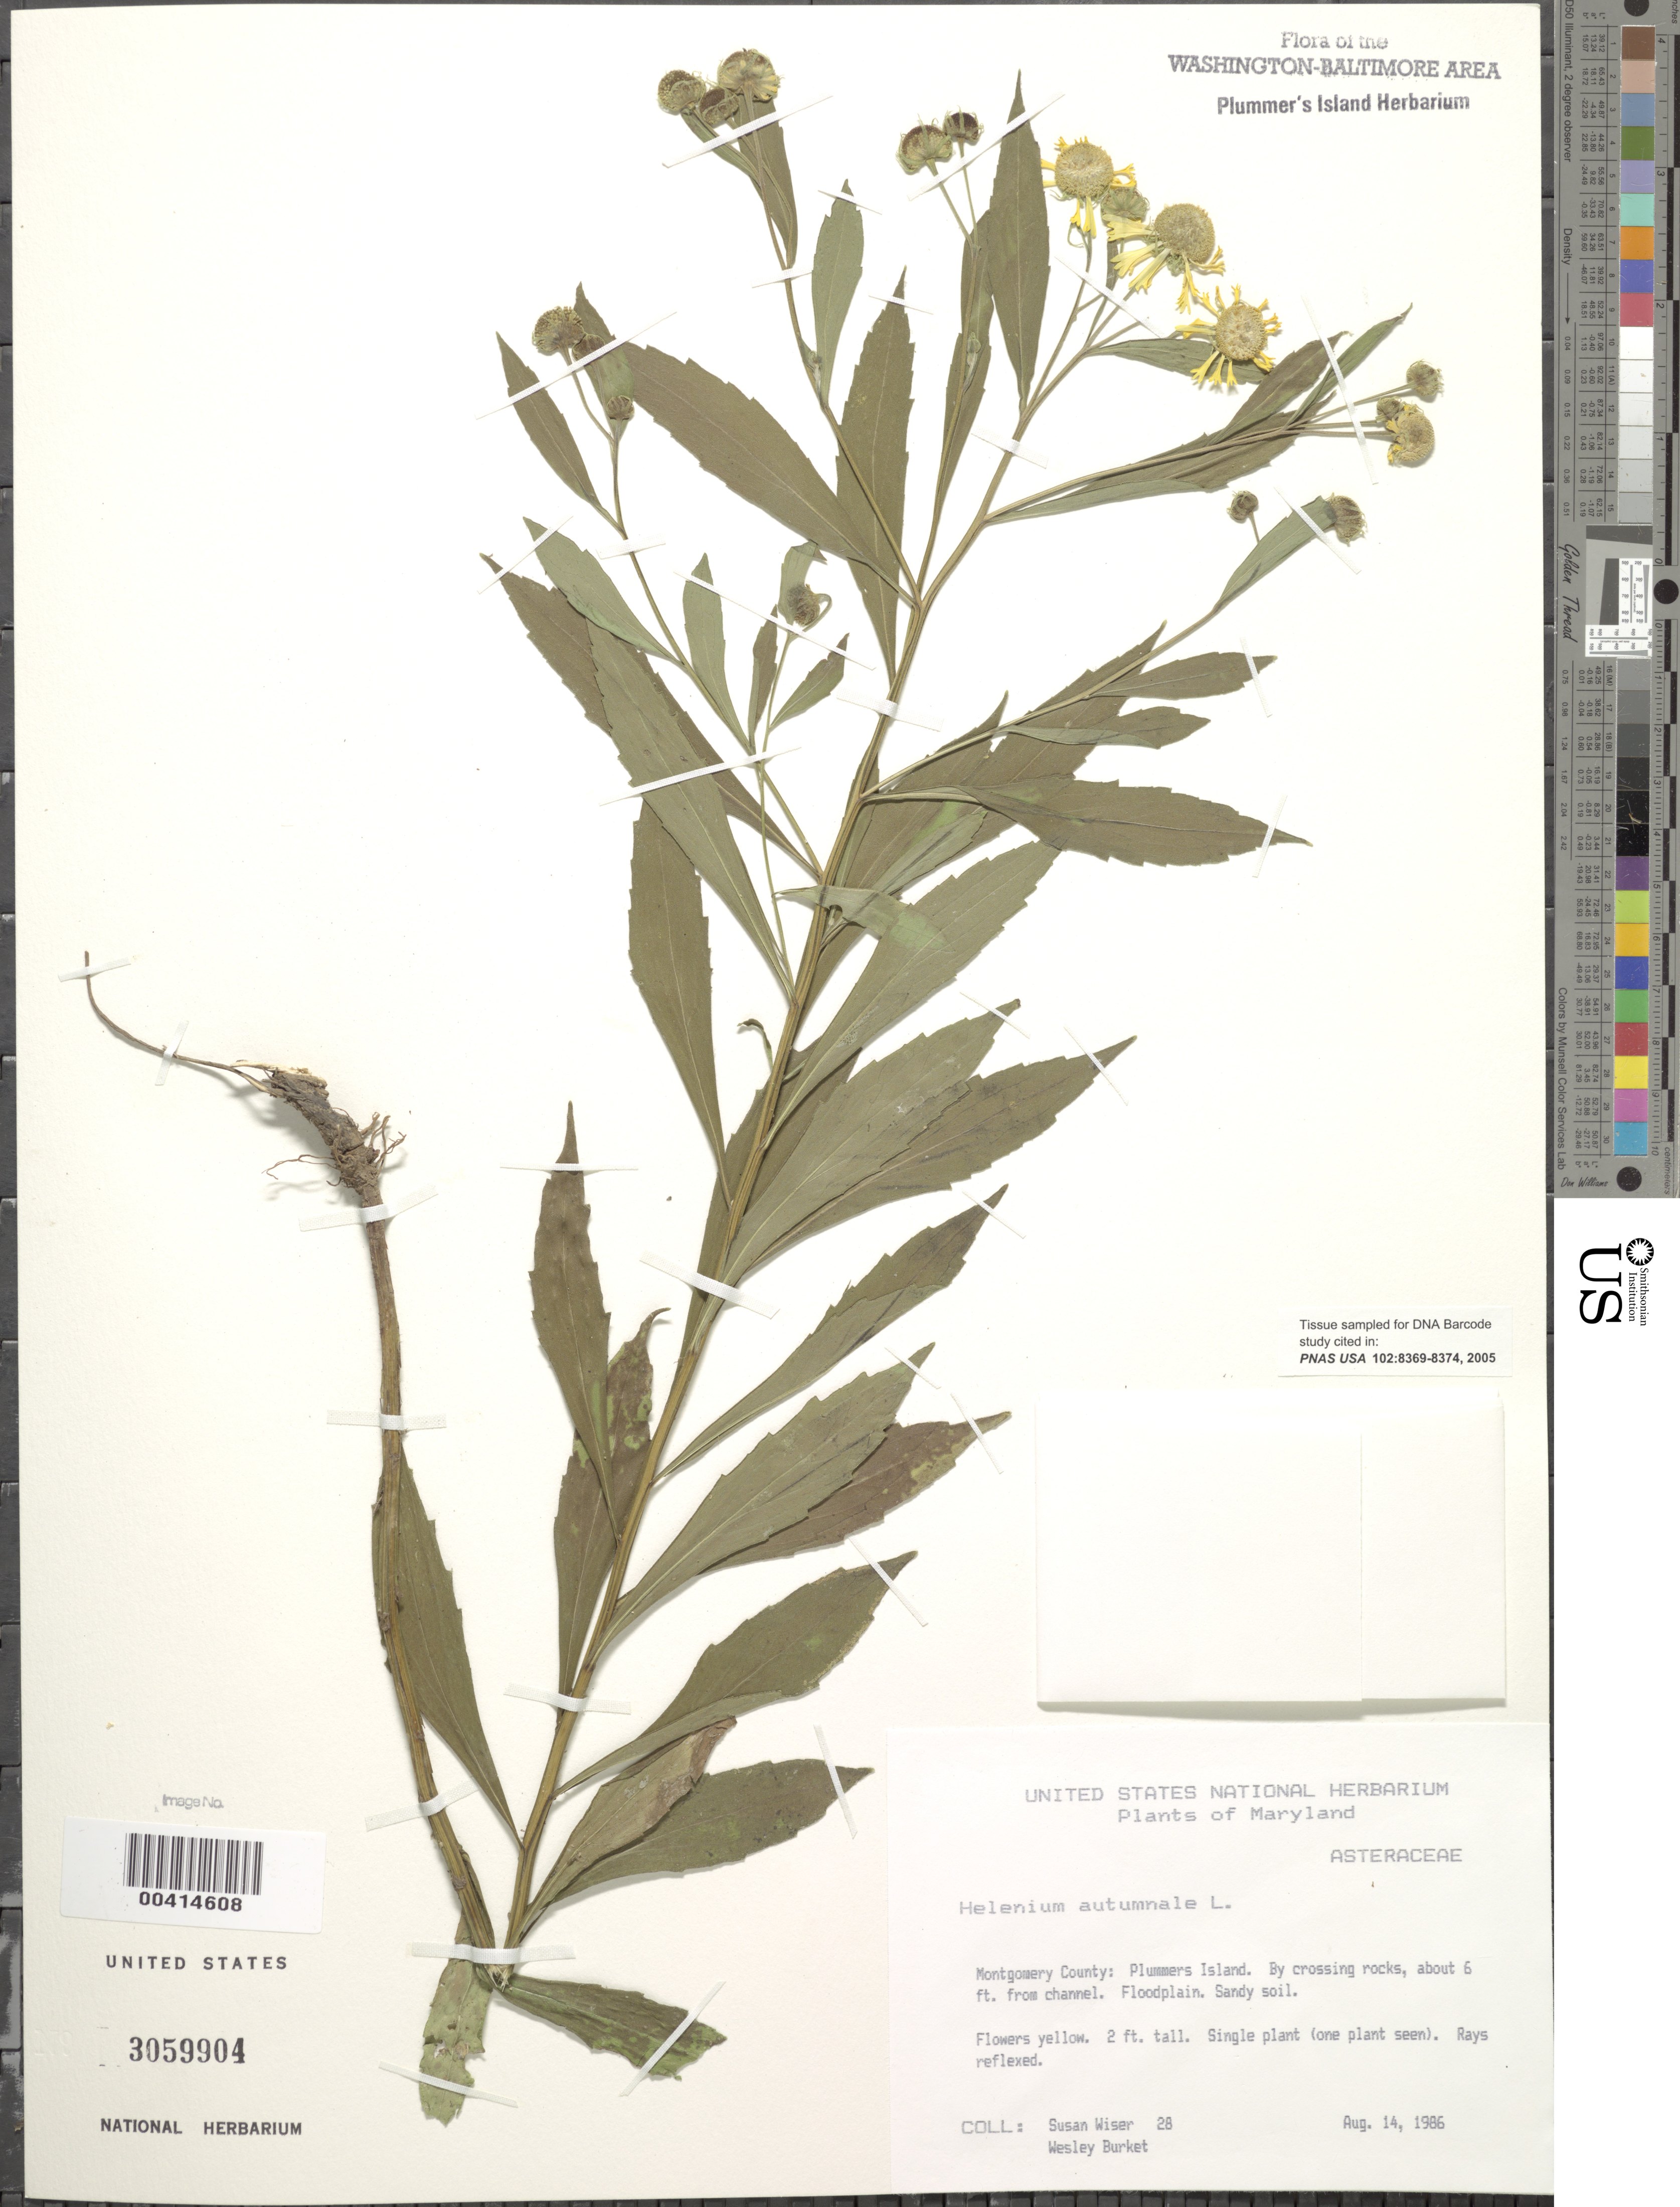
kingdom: Plantae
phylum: Tracheophyta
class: Magnoliopsida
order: Asterales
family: Asteraceae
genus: Helenium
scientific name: Helenium autumnale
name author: L.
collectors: S. Wiser & W. Burket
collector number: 28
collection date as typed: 14 Aug 1986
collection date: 1986-08-14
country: United States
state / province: Maryland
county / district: Montgomery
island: Plummers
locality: Plummer's Island; by Crossing Rocks, about 6 Ft. from channel. C. & O. Canal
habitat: Floodplain. sandy soil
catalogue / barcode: US 3059904